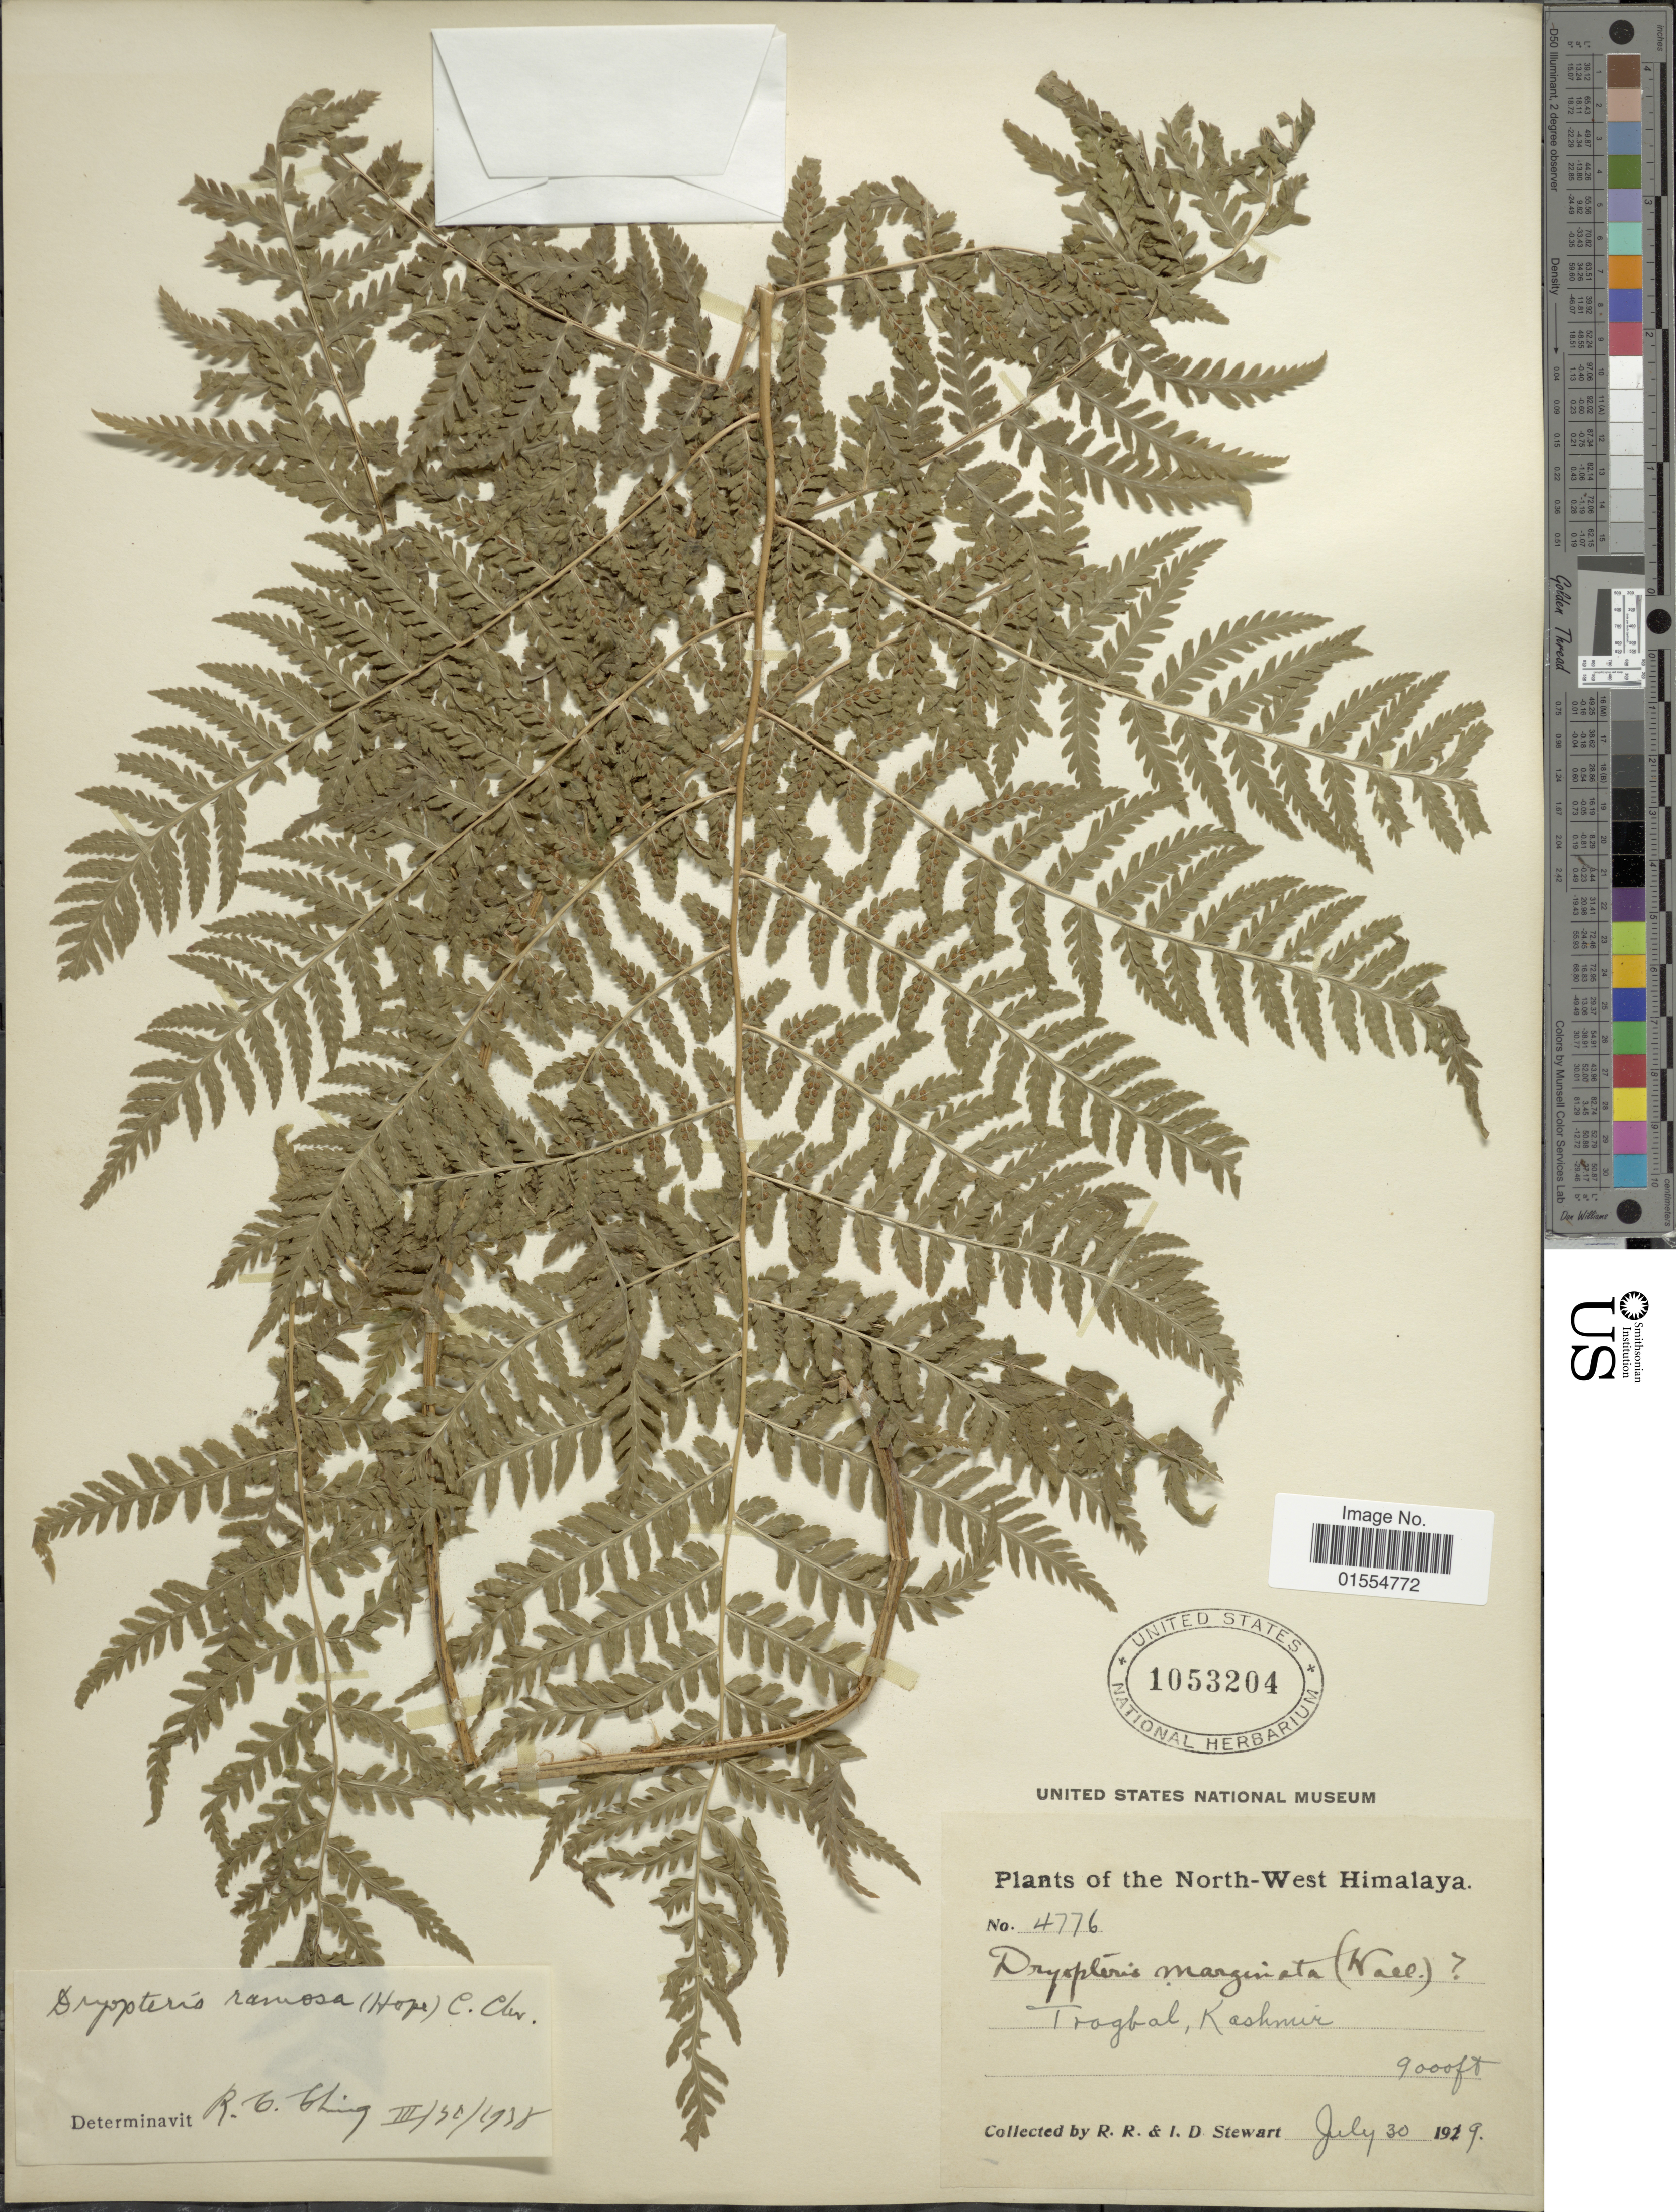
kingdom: Plantae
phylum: Tracheophyta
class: Polypodiopsida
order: Polypodiales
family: Dryopteridaceae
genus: Dryopteris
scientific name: Dryopteris ramosa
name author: (C. Hope) C. Chr.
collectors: R. R. Stewart & I. Stewart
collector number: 4776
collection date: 1919-07-30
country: India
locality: North-West Himalaya, Tragbal, Kashmir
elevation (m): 2743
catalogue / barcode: US 1053204